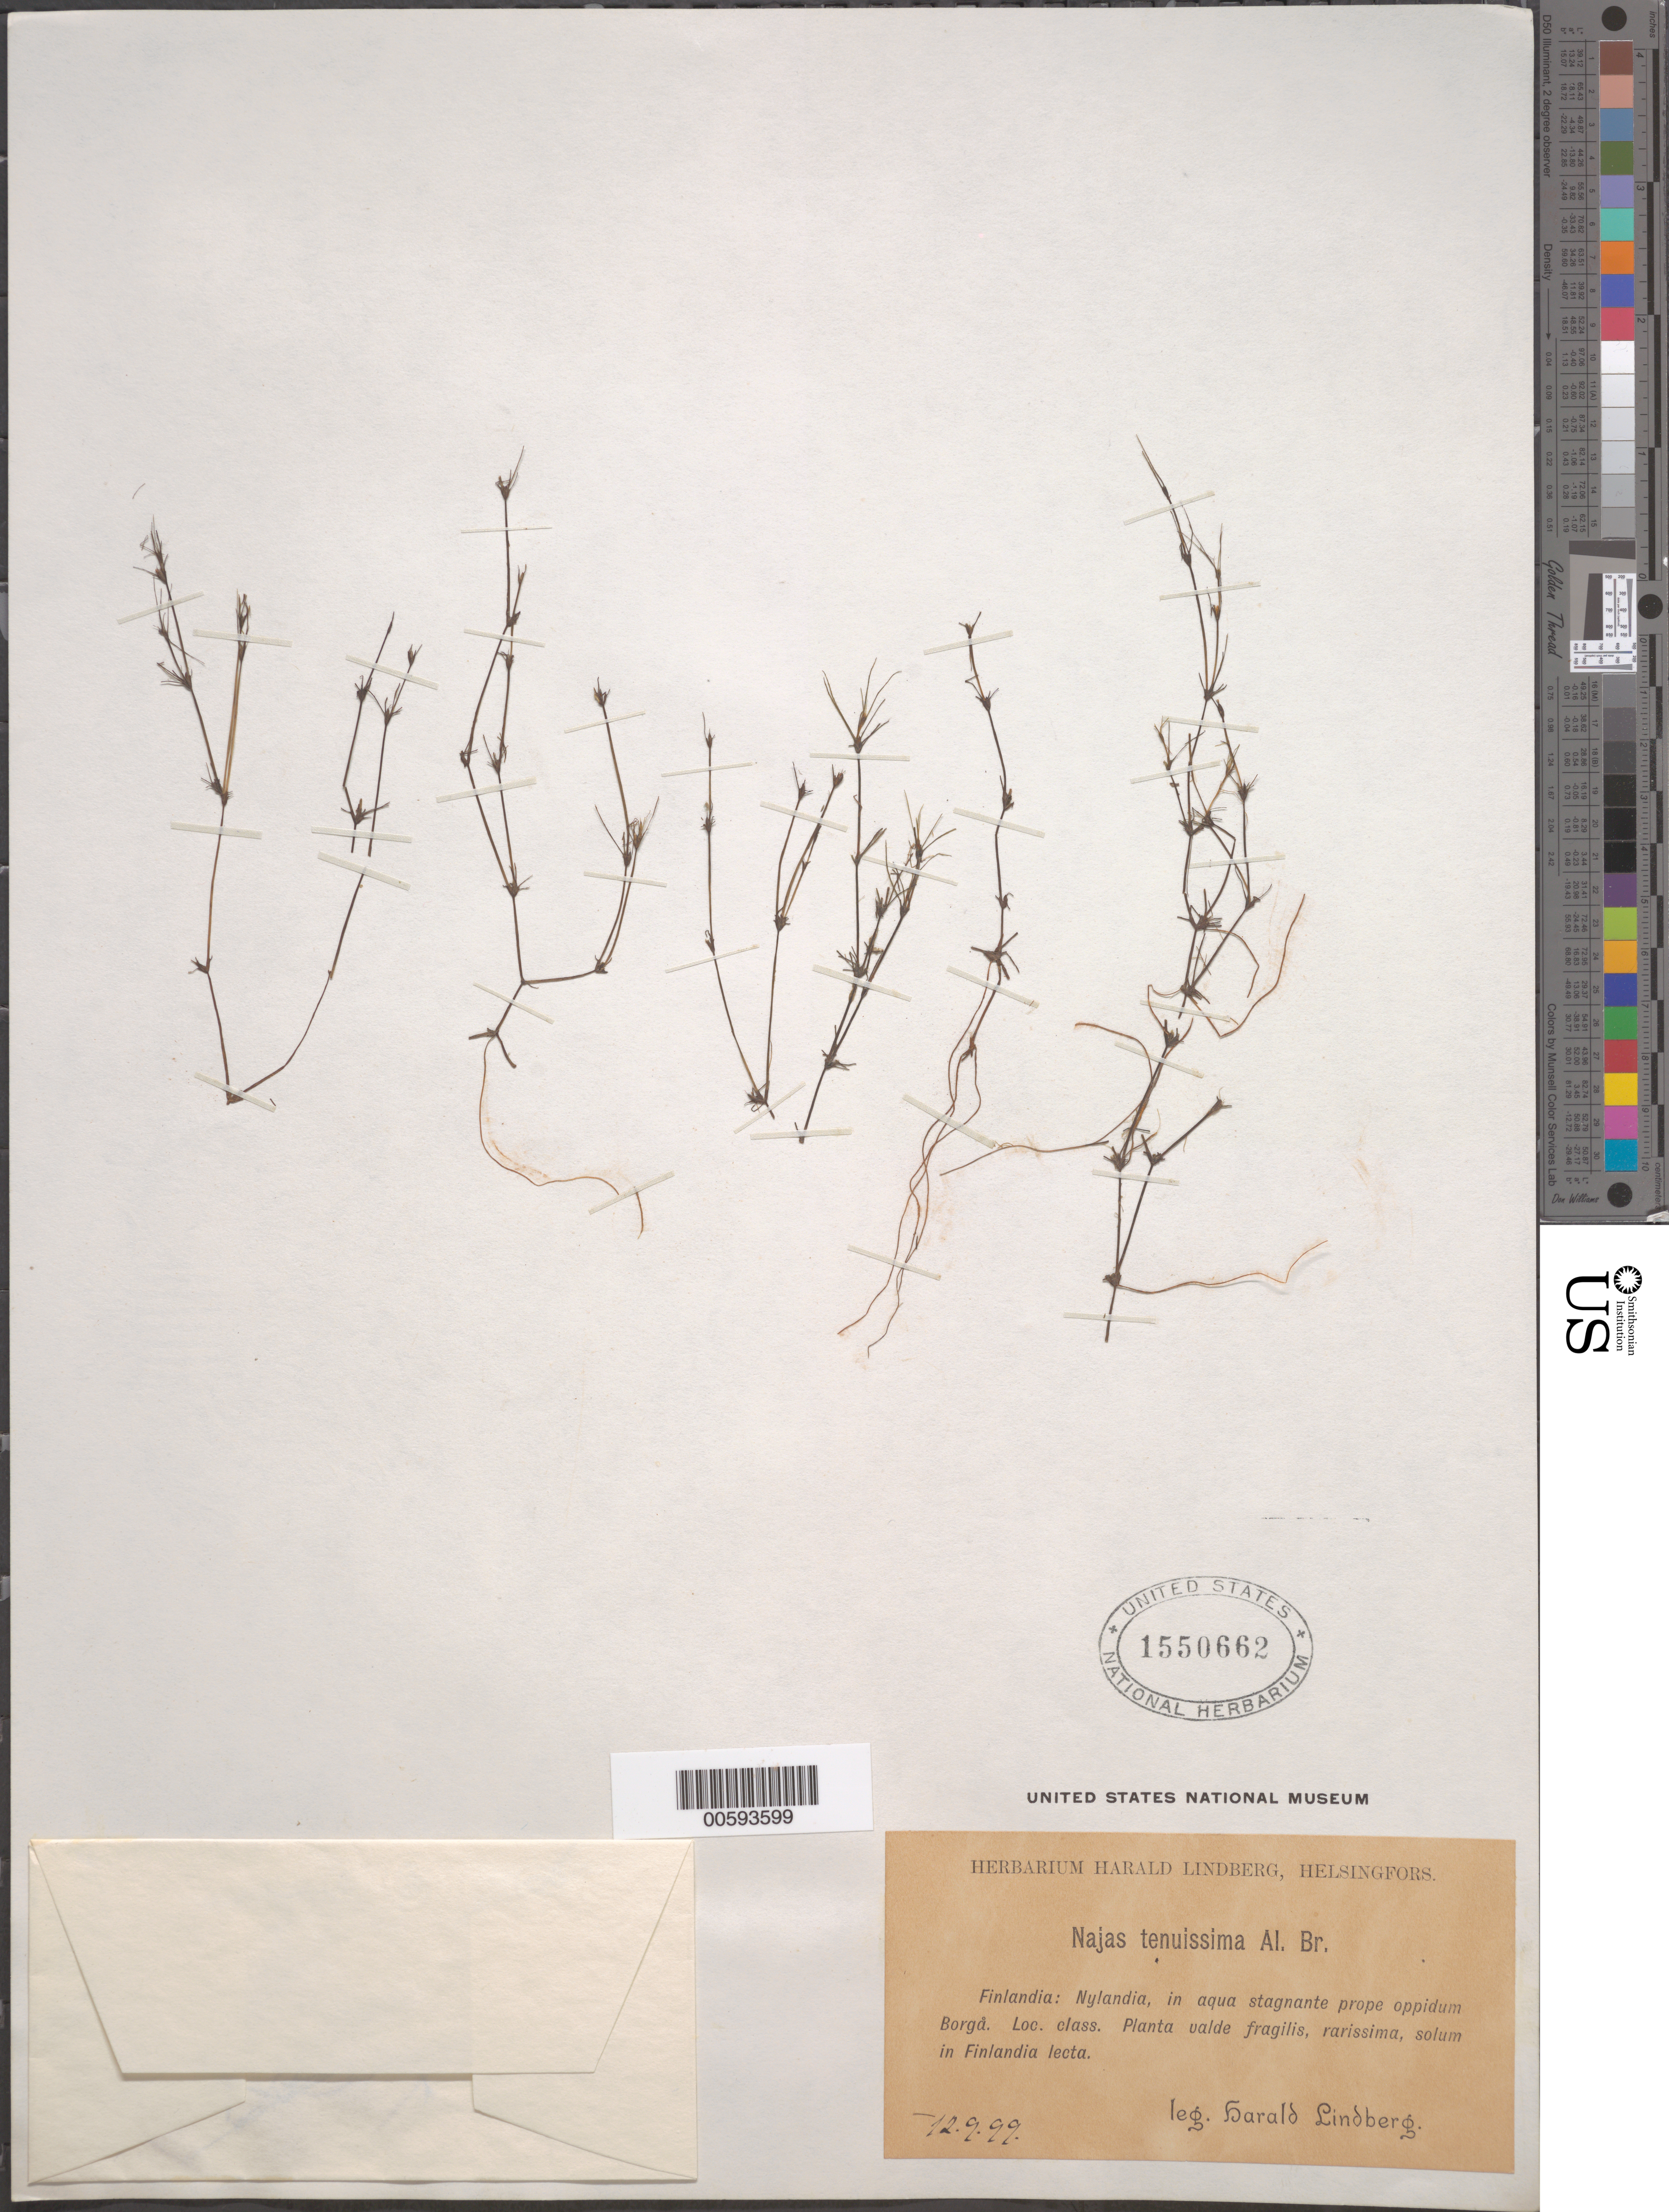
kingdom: Plantae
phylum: Tracheophyta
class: Liliopsida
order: Alismatales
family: Hydrocharitaceae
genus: Najas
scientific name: Najas tenuissima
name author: (A. Braun) Magnus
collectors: H. Lindberg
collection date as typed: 12 Sep 1899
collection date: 1899-09-12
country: Finland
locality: Nylandia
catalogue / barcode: US 1550662